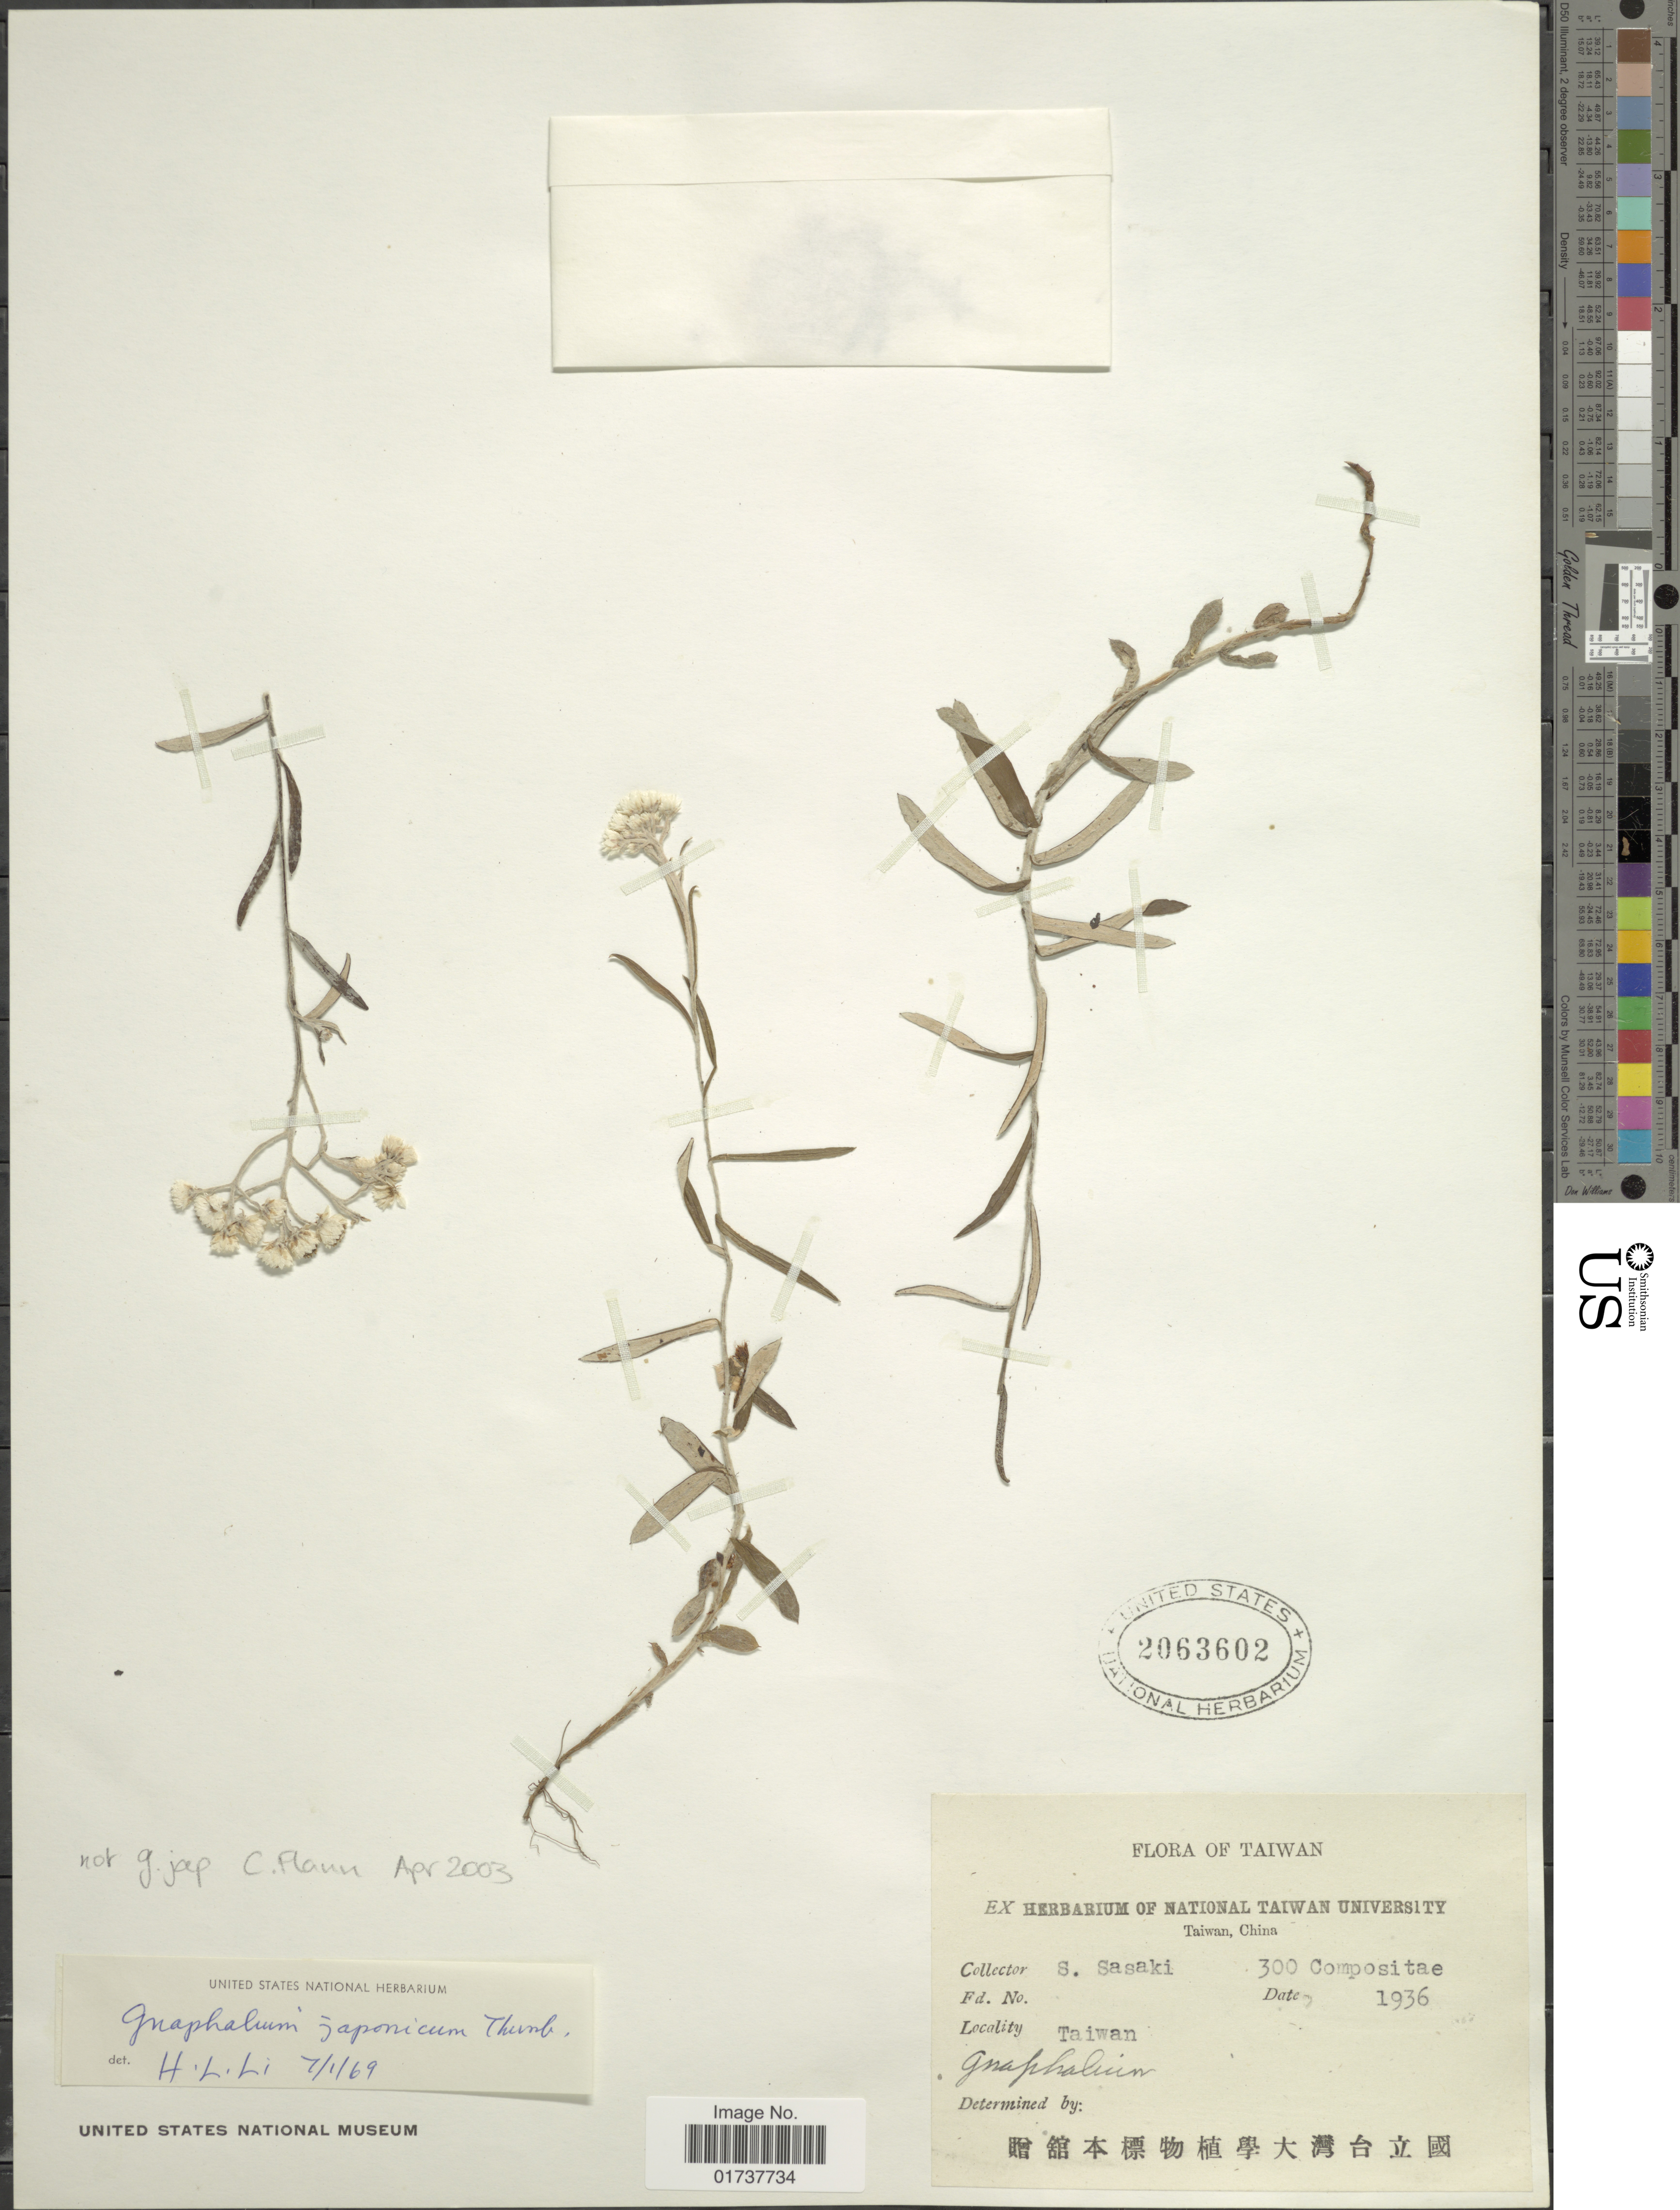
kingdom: Plantae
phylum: Tracheophyta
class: Magnoliopsida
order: Asterales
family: Asteraceae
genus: Gnaphalium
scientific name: Gnaphalium sp.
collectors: S. Sasaki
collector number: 300?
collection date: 1936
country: Taiwan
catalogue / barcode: US 2063602